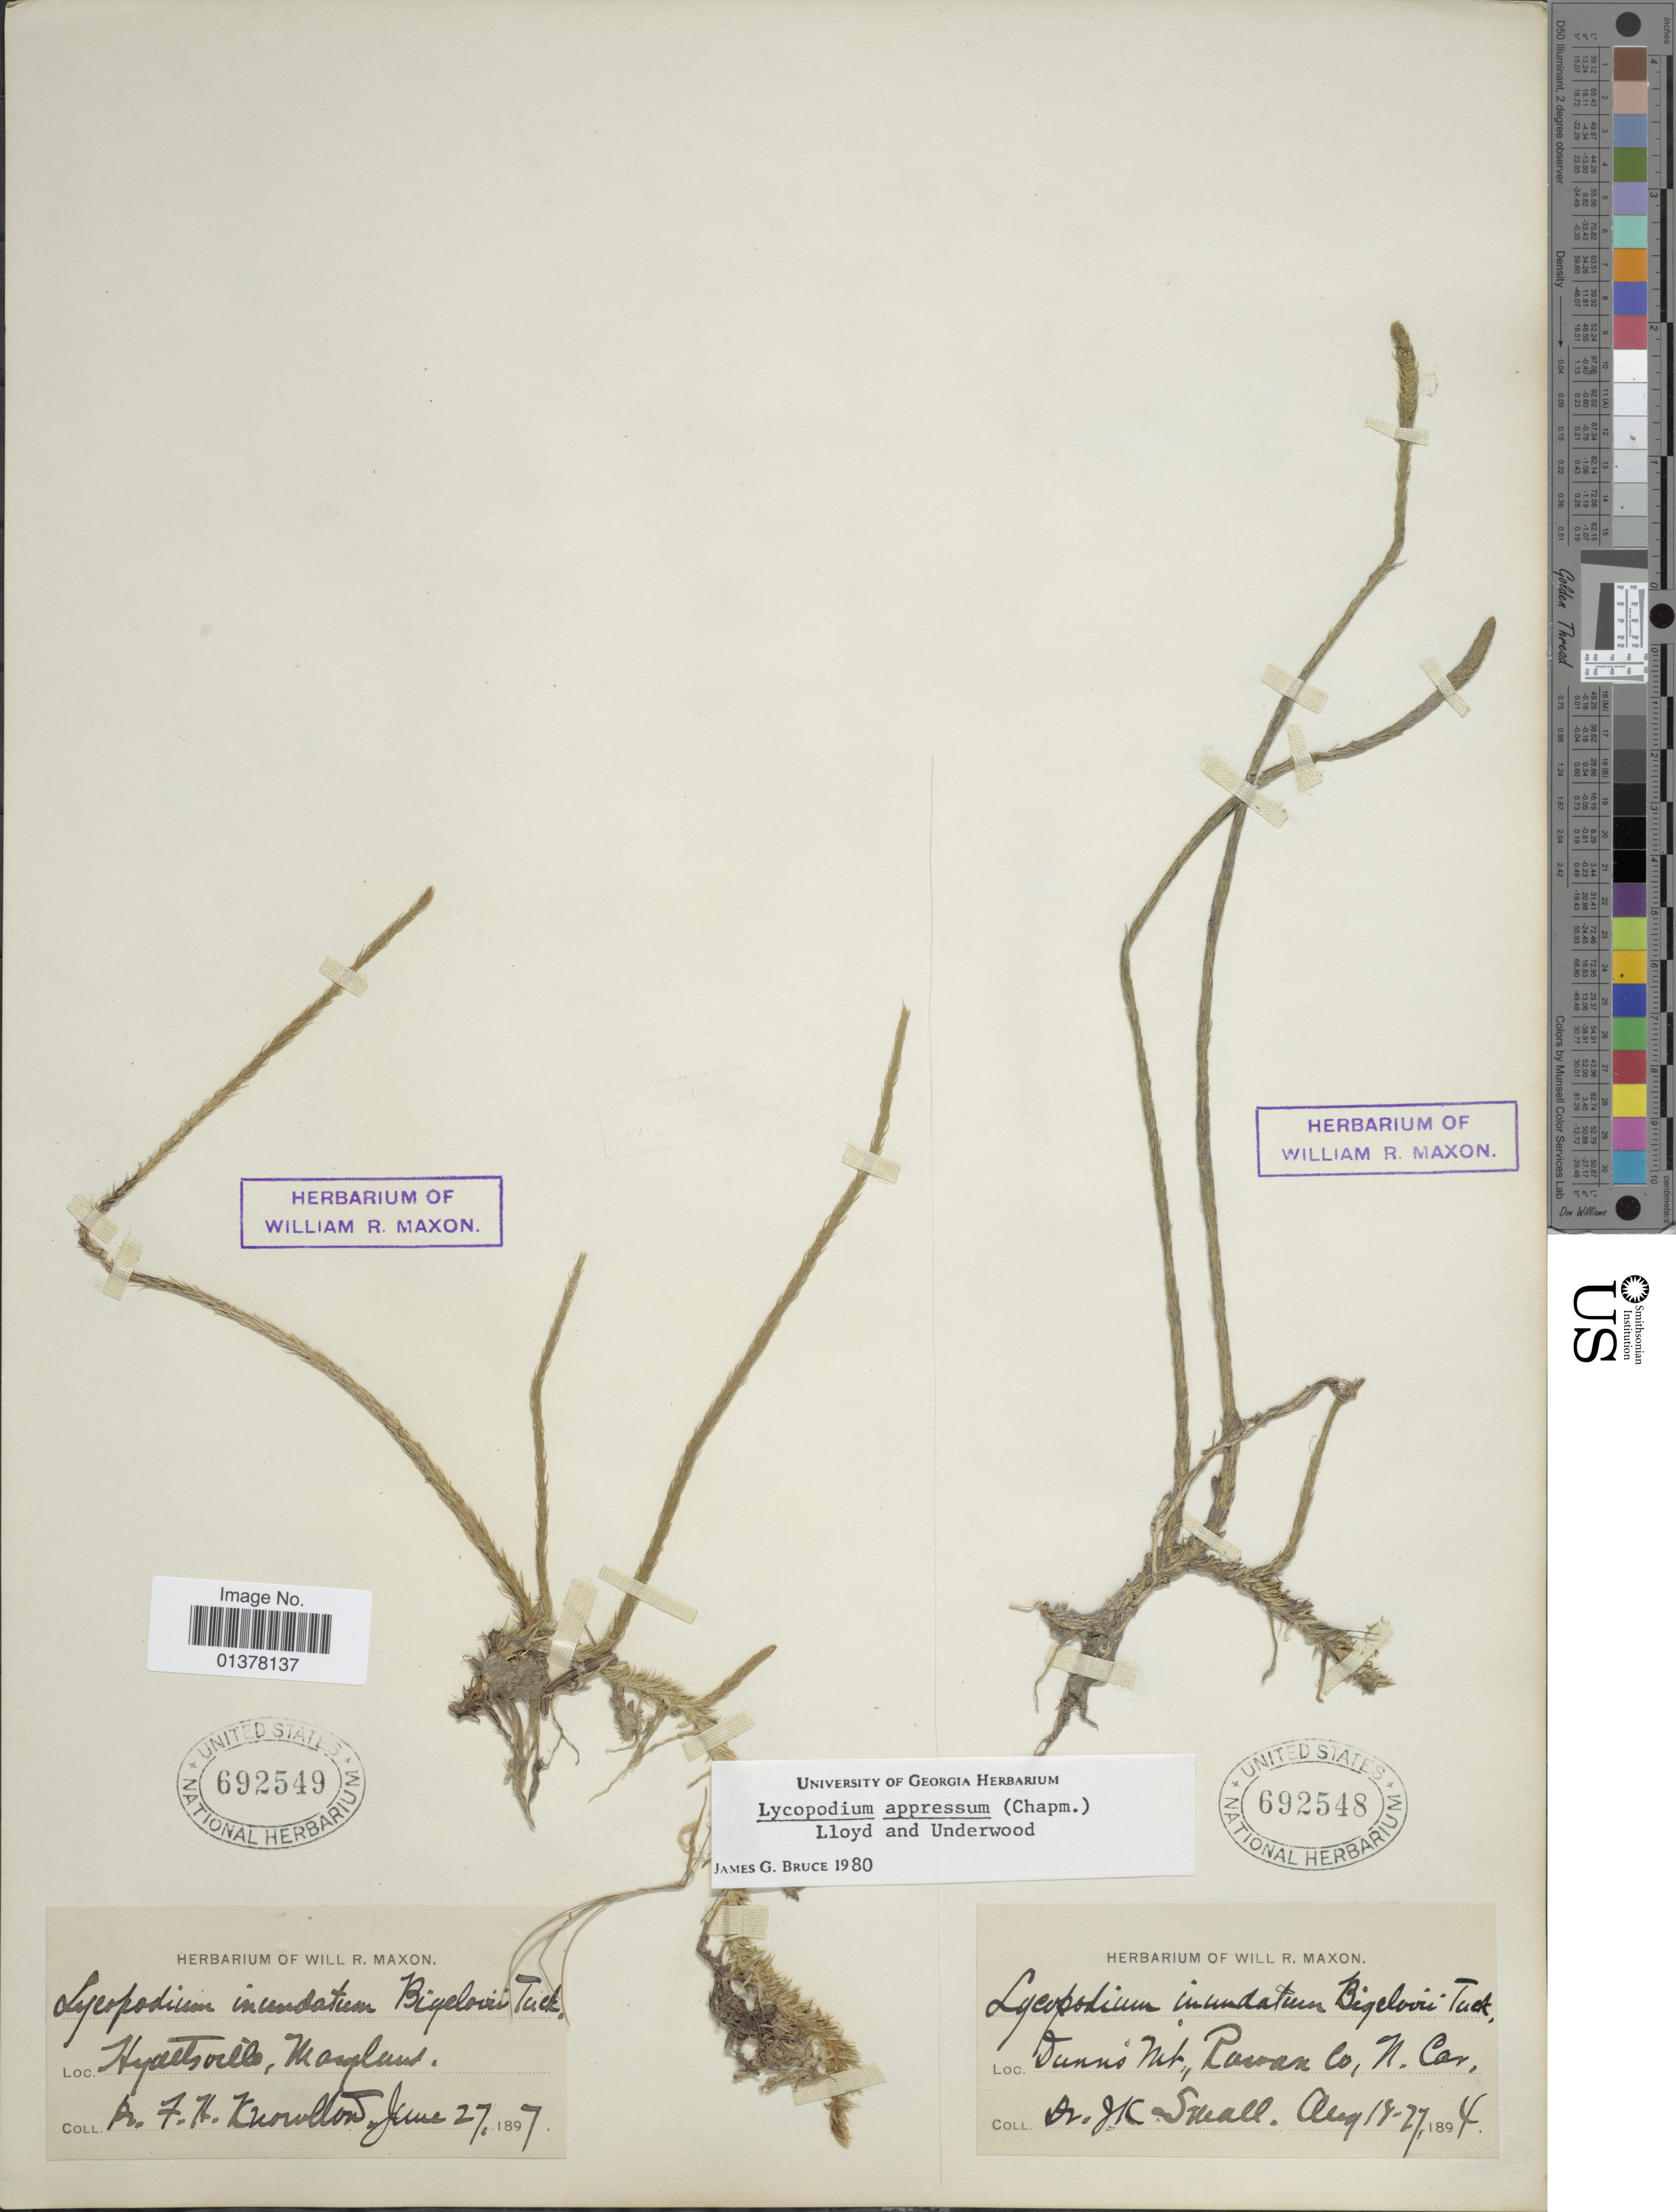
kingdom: Plantae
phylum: Tracheophyta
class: Lycopodiopsida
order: Lycopodiales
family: Lycopodiaceae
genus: Lycopodiella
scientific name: Lycopodiella appressa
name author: (Chapm.) Cranfill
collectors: T. H. Knowlton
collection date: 1897-06-27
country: United States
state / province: Maryland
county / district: Prince George's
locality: Hyattsville.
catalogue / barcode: US 692549-2